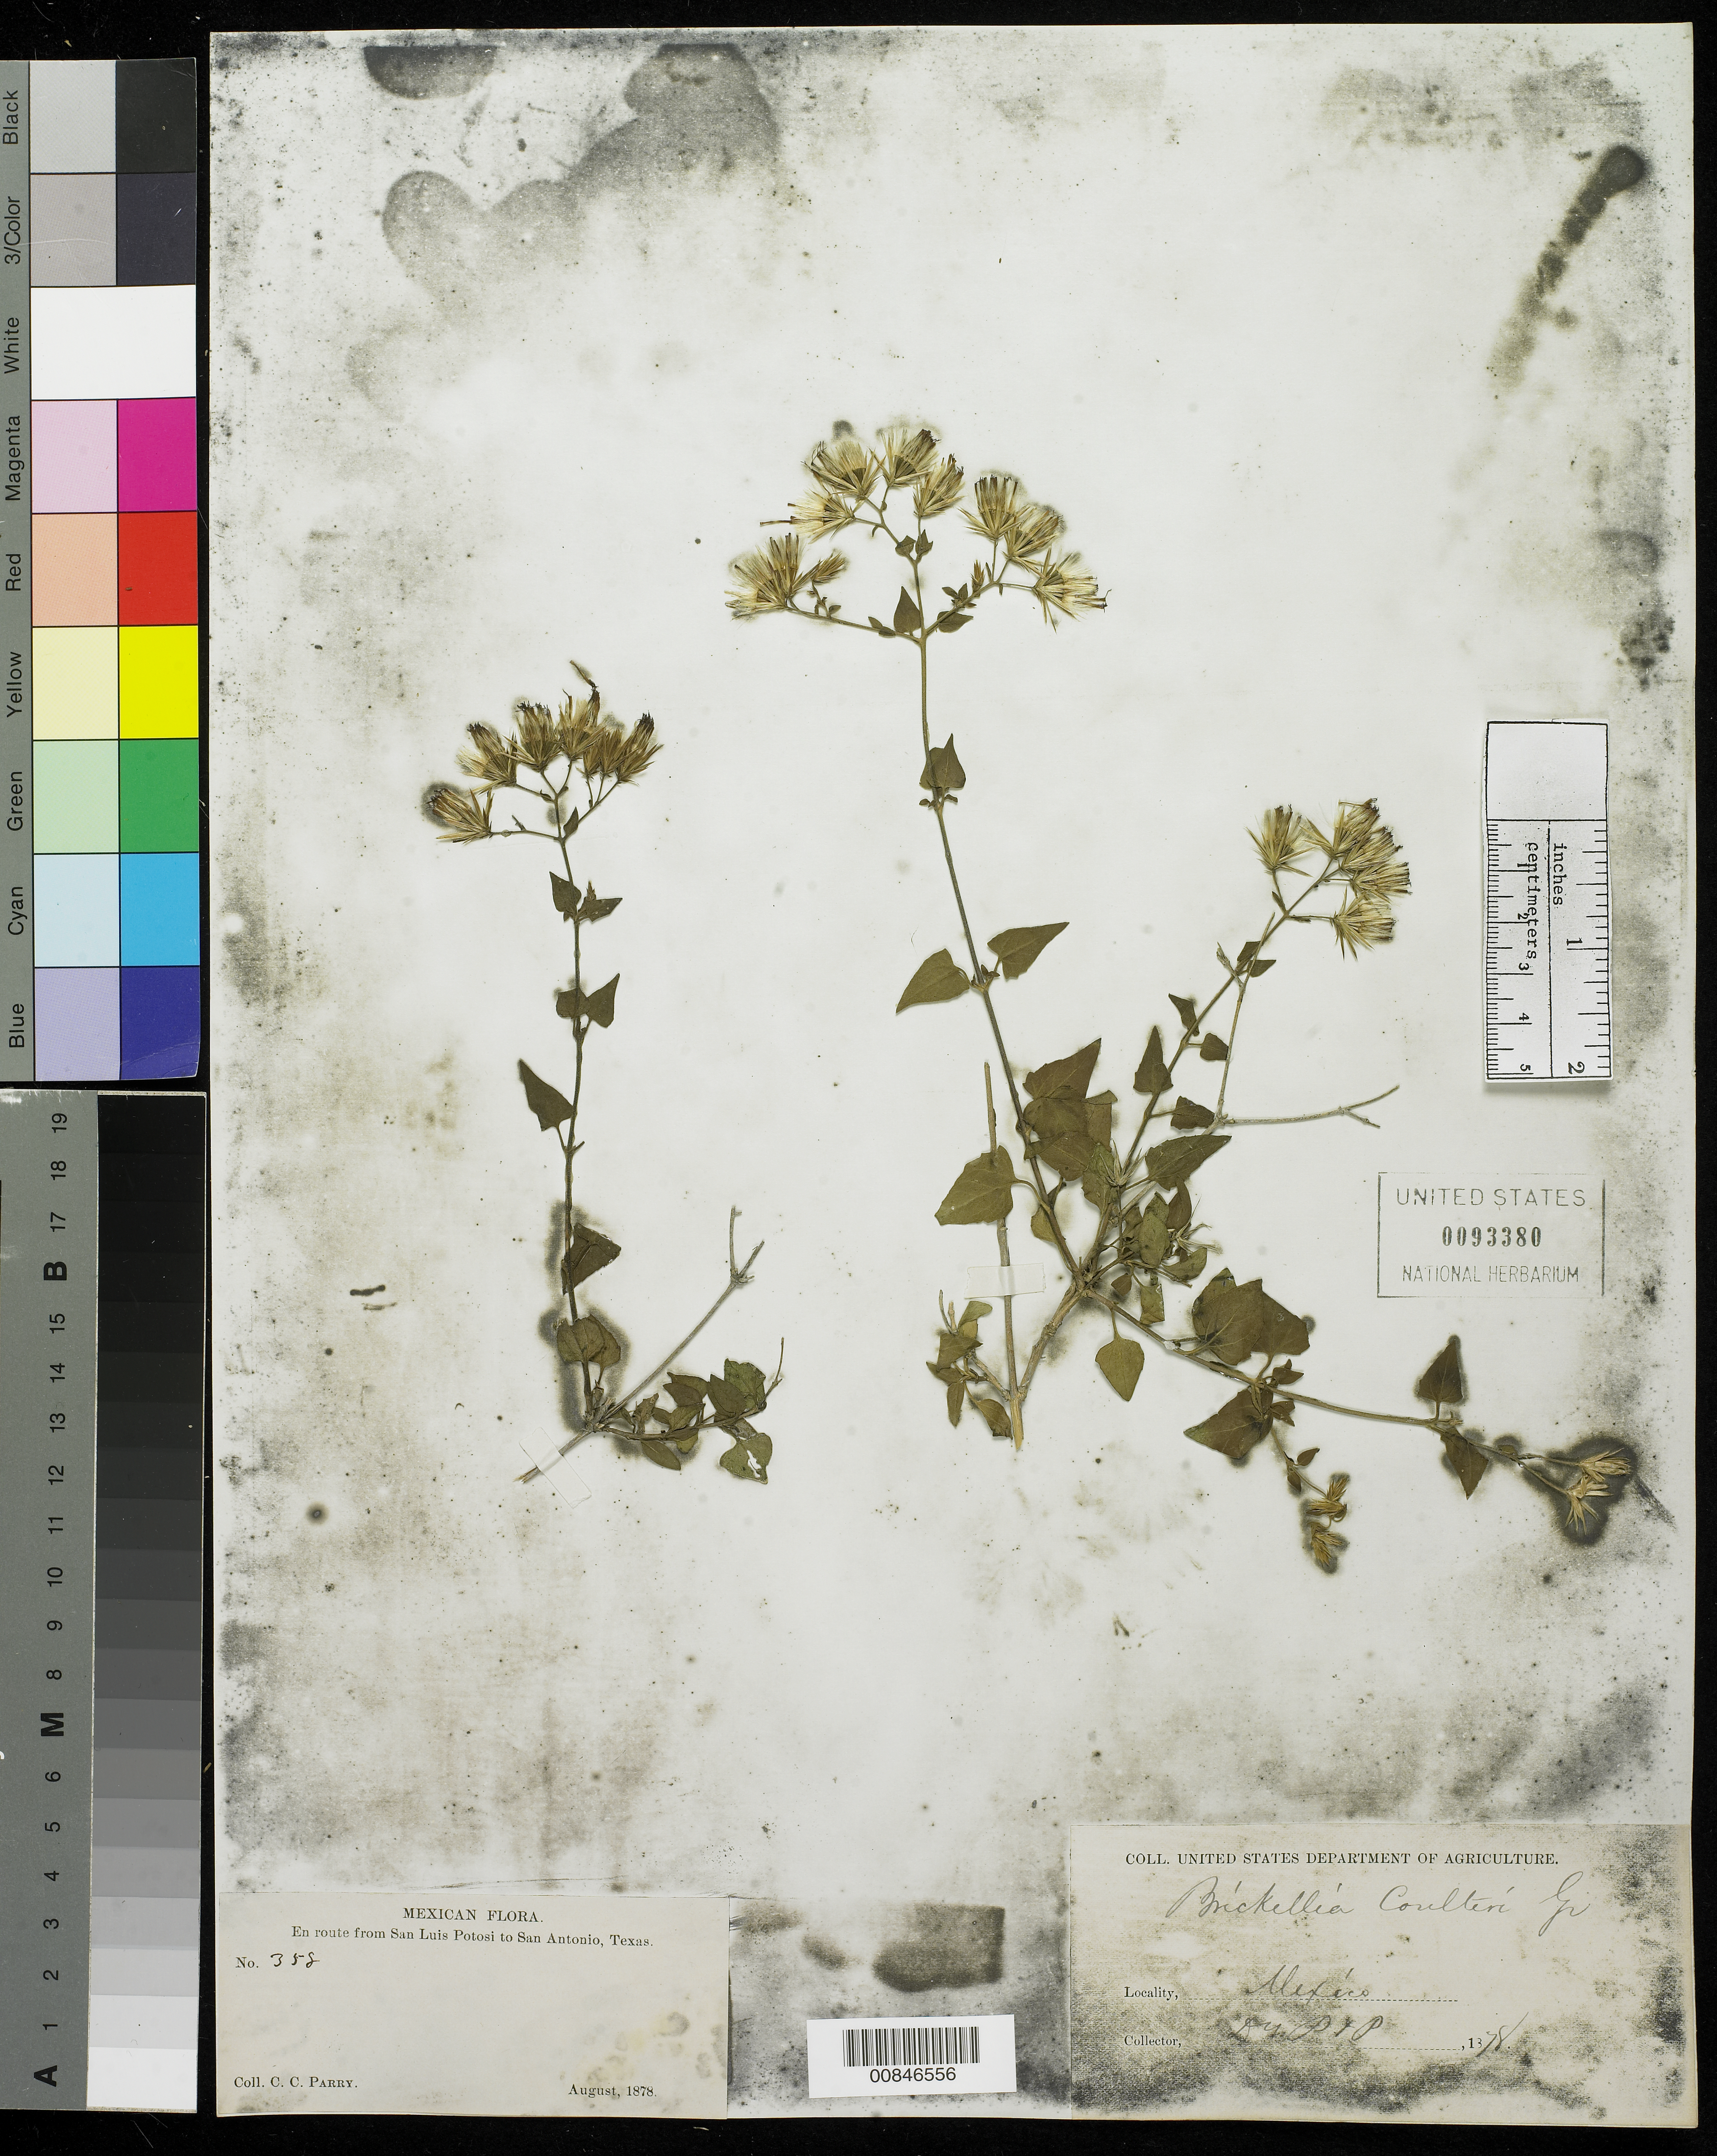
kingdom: Plantae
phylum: Tracheophyta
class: Magnoliopsida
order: Asterales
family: Asteraceae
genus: Brickellia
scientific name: Brickellia coulteri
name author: A. Gray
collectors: C. C. Parry & E. Palmer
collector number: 358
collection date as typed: Aug 1878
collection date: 1878-08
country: Mexico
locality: En route from San Luis Potosí to San Antonio, Texas.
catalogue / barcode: US 93380